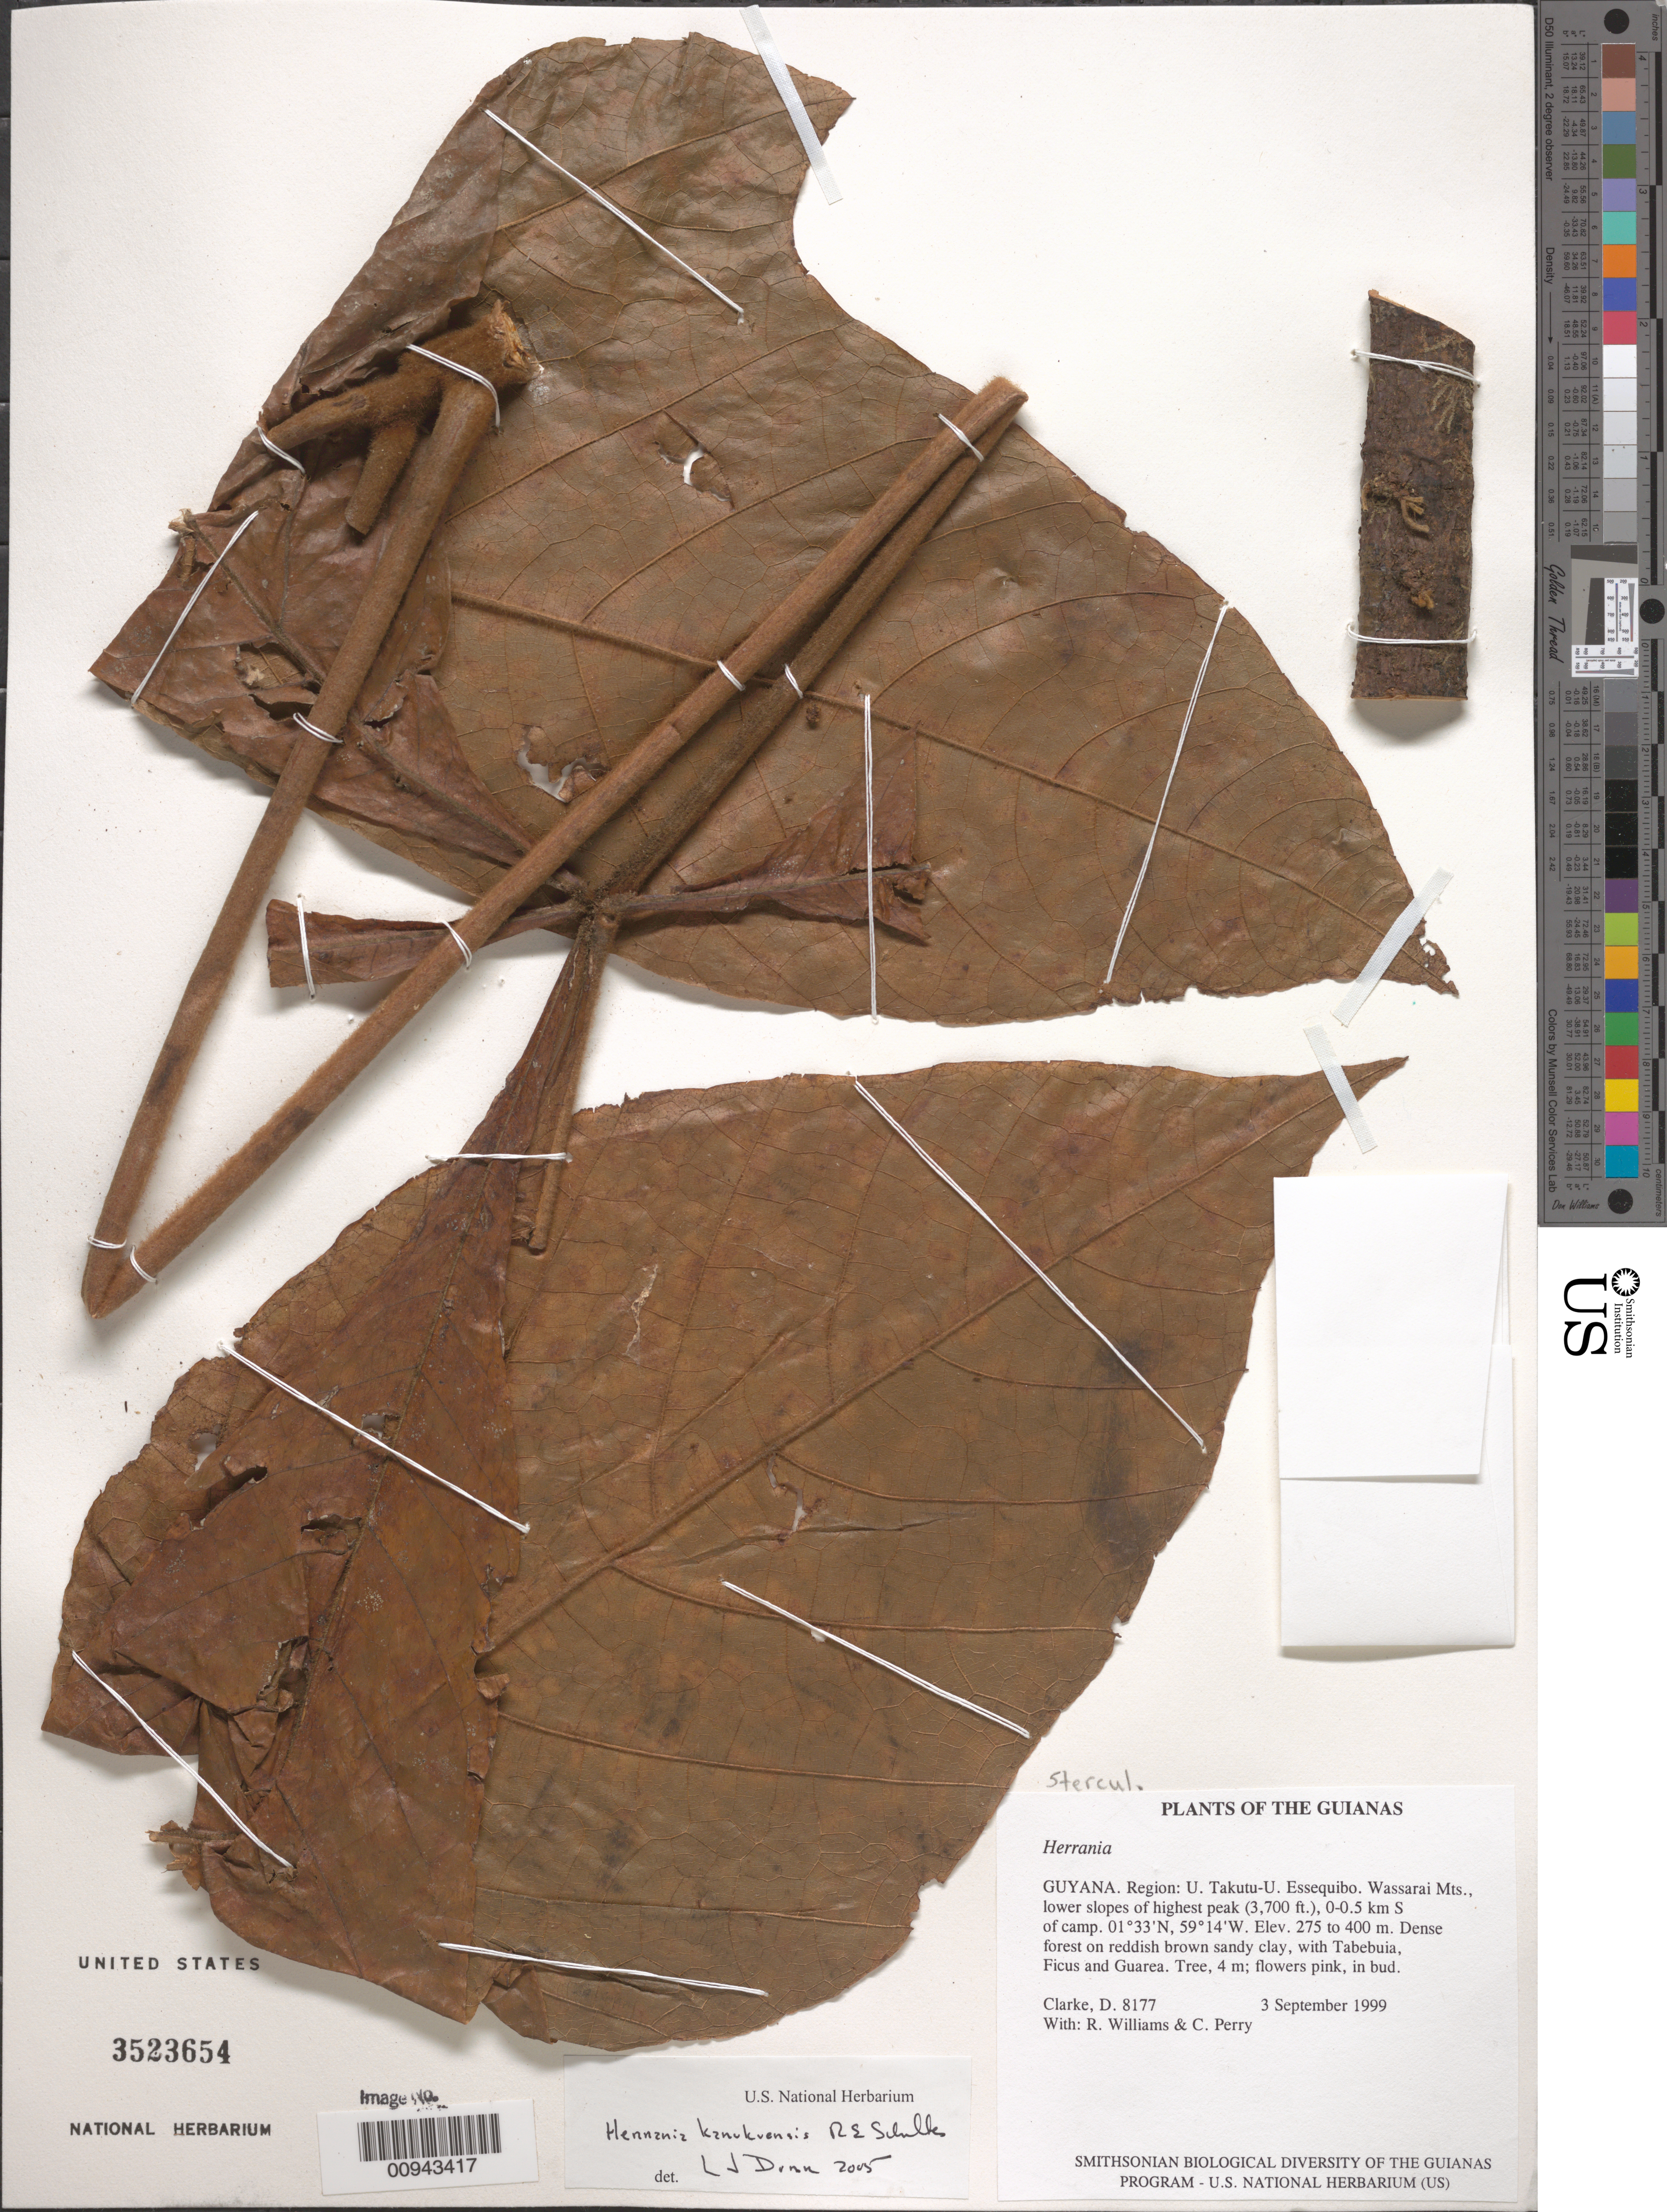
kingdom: Plantae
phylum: Tracheophyta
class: Magnoliopsida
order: Malvales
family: Malvaceae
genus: Theobroma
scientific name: Theobroma kanukuense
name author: (R.E. Schult.) Colli-Silva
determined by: Dorr, L. J., (BOT), Smithsonian Institution - National Museum of Natural History (UNITED STATES)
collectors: H. D. Clarke, R. Williams & C. Perry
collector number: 8177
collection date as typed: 3 September 1999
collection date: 1999-09-03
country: Guyana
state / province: U. Takutu-U. Essequibo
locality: Wassarai Mts., lower slopes of highest peak (3,700 ft.), 0-0.5 km S of camp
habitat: Dense forest on reddish brown sandy clay, with Tabebuia, Ficus and Guarea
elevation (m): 275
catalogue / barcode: US 3523654